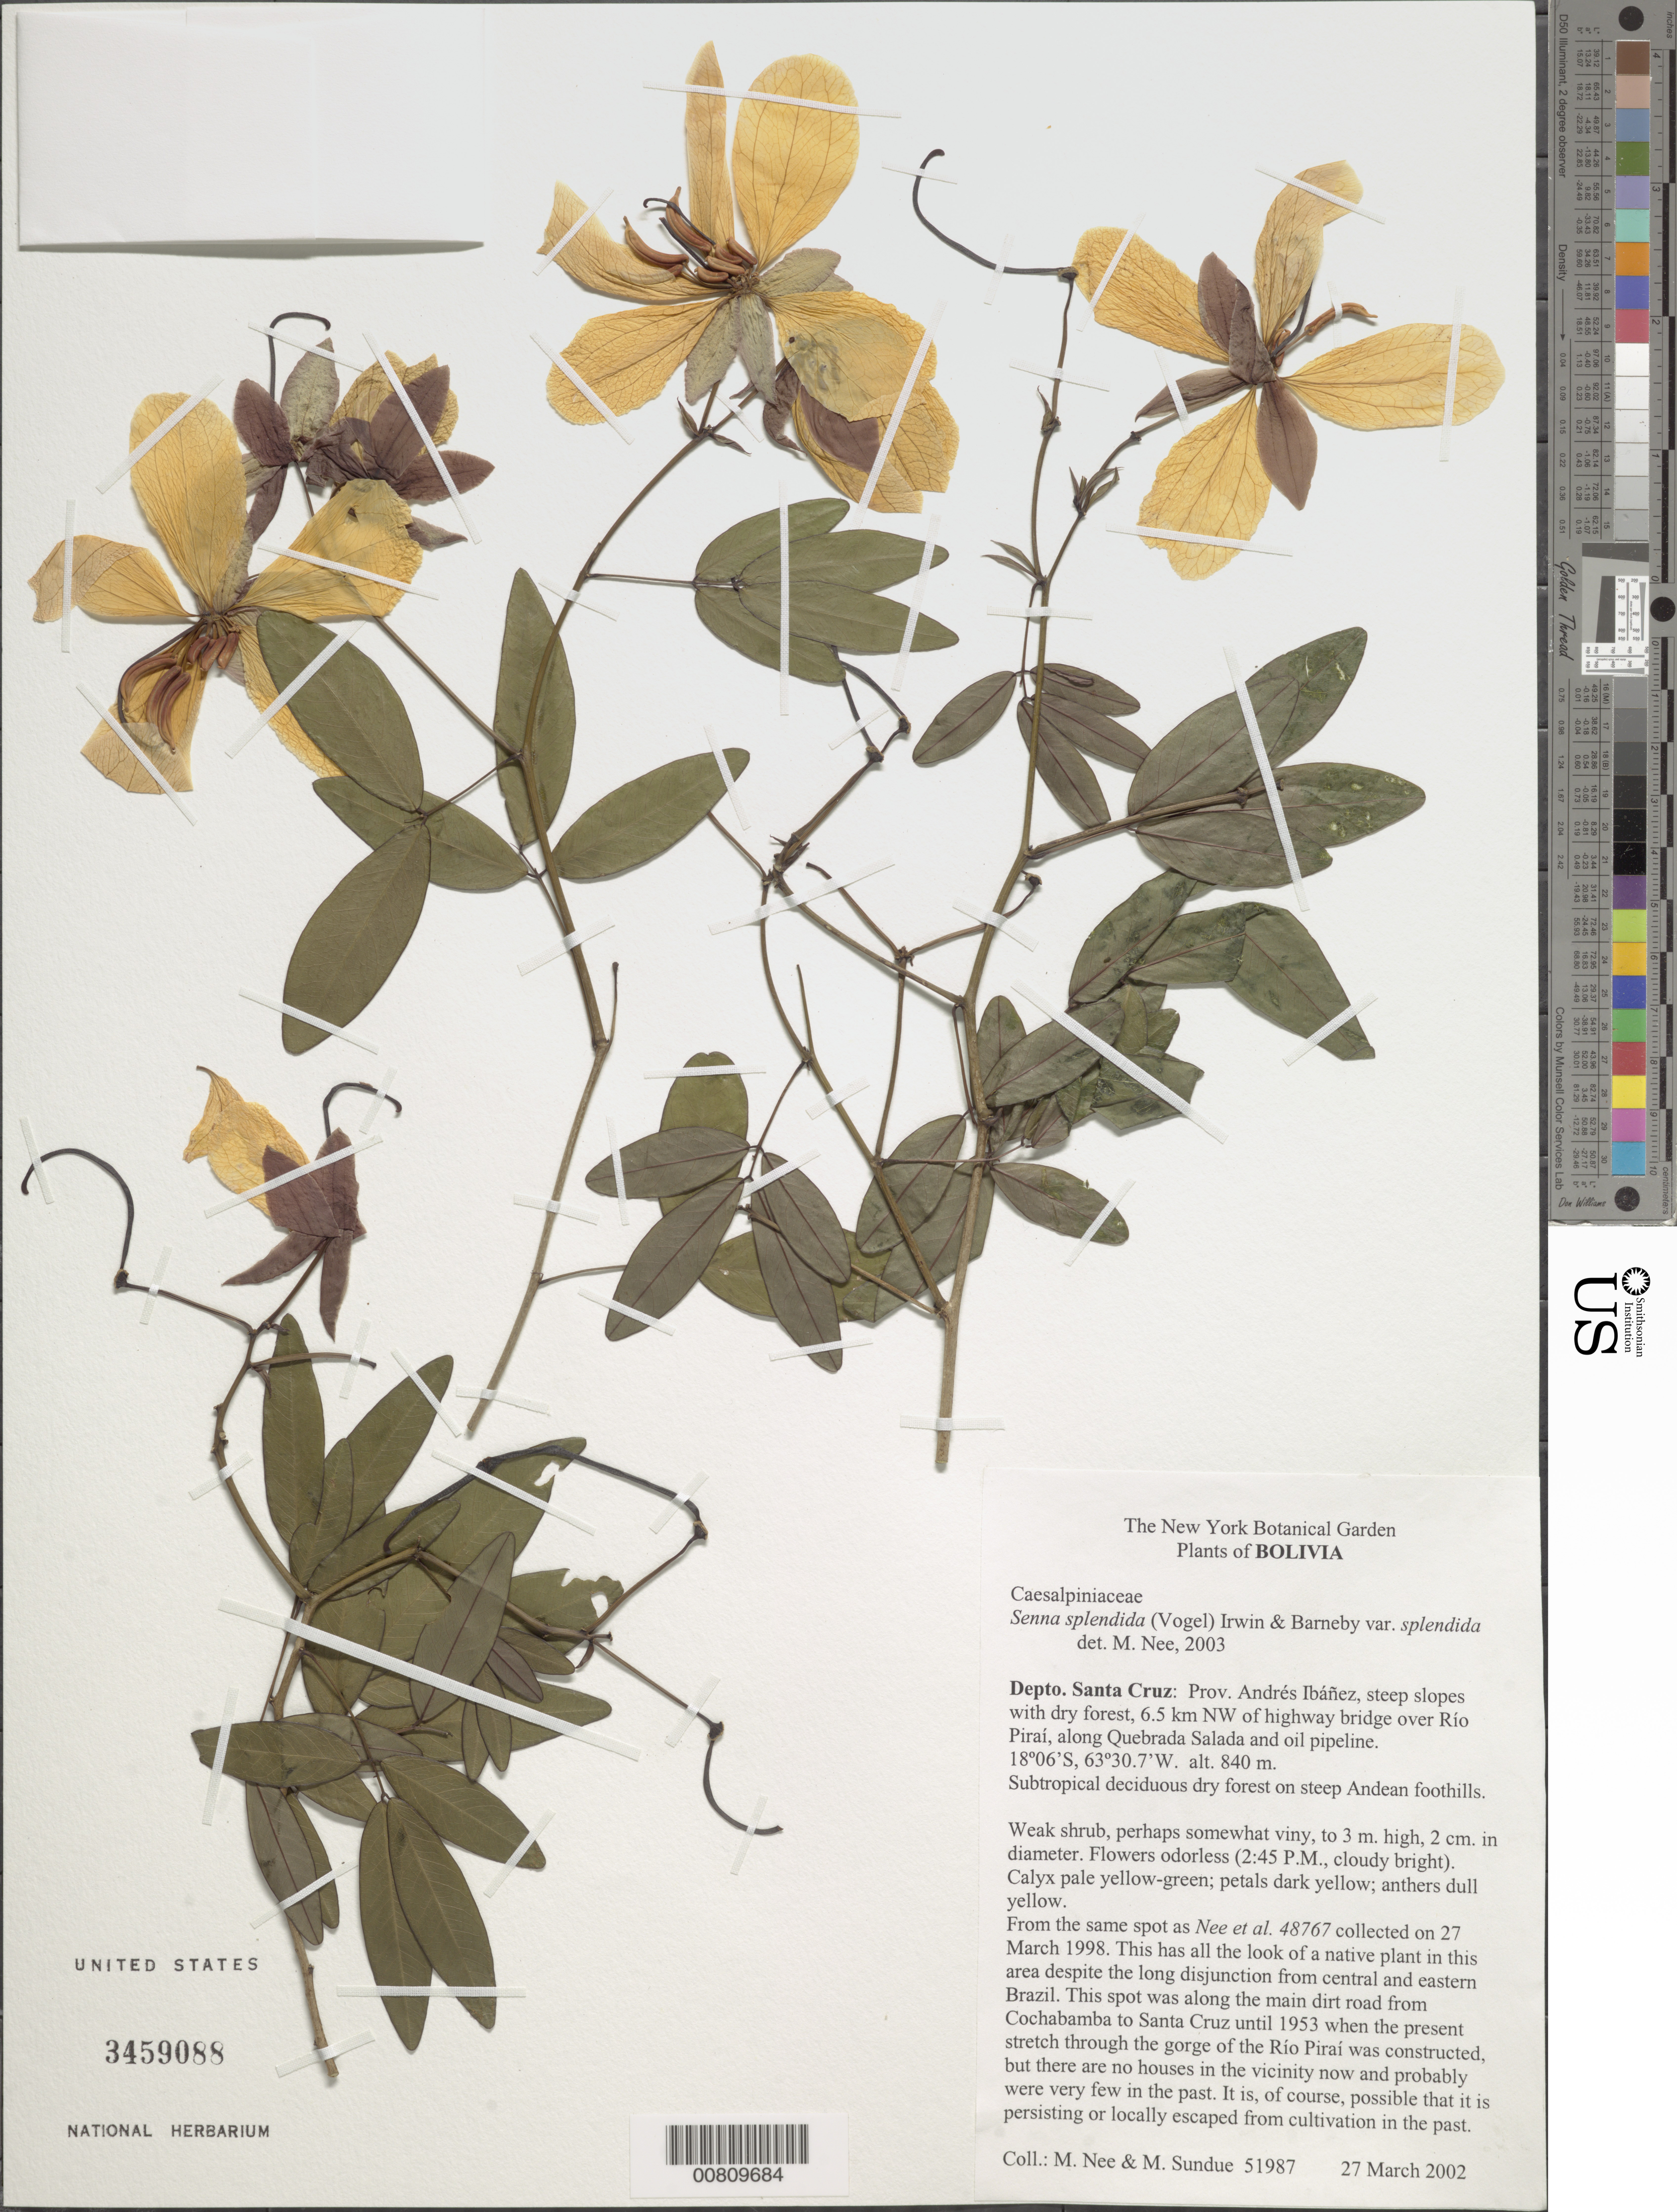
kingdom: Plantae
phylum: Tracheophyta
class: Magnoliopsida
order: Fabales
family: Fabaceae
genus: Senna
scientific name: Senna splendida var. splendida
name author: (Vogel) H.S. Irwin & Barneby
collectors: M. Nee & M. Sundue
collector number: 51987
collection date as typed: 27 Mar 2002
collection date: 2002-03-27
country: Bolivia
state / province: Santa Cruz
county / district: Andrés Ibáñez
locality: Over Rio Pirai, along Quebrada Salada and oil pipeline.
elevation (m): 840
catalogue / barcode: US 3459088